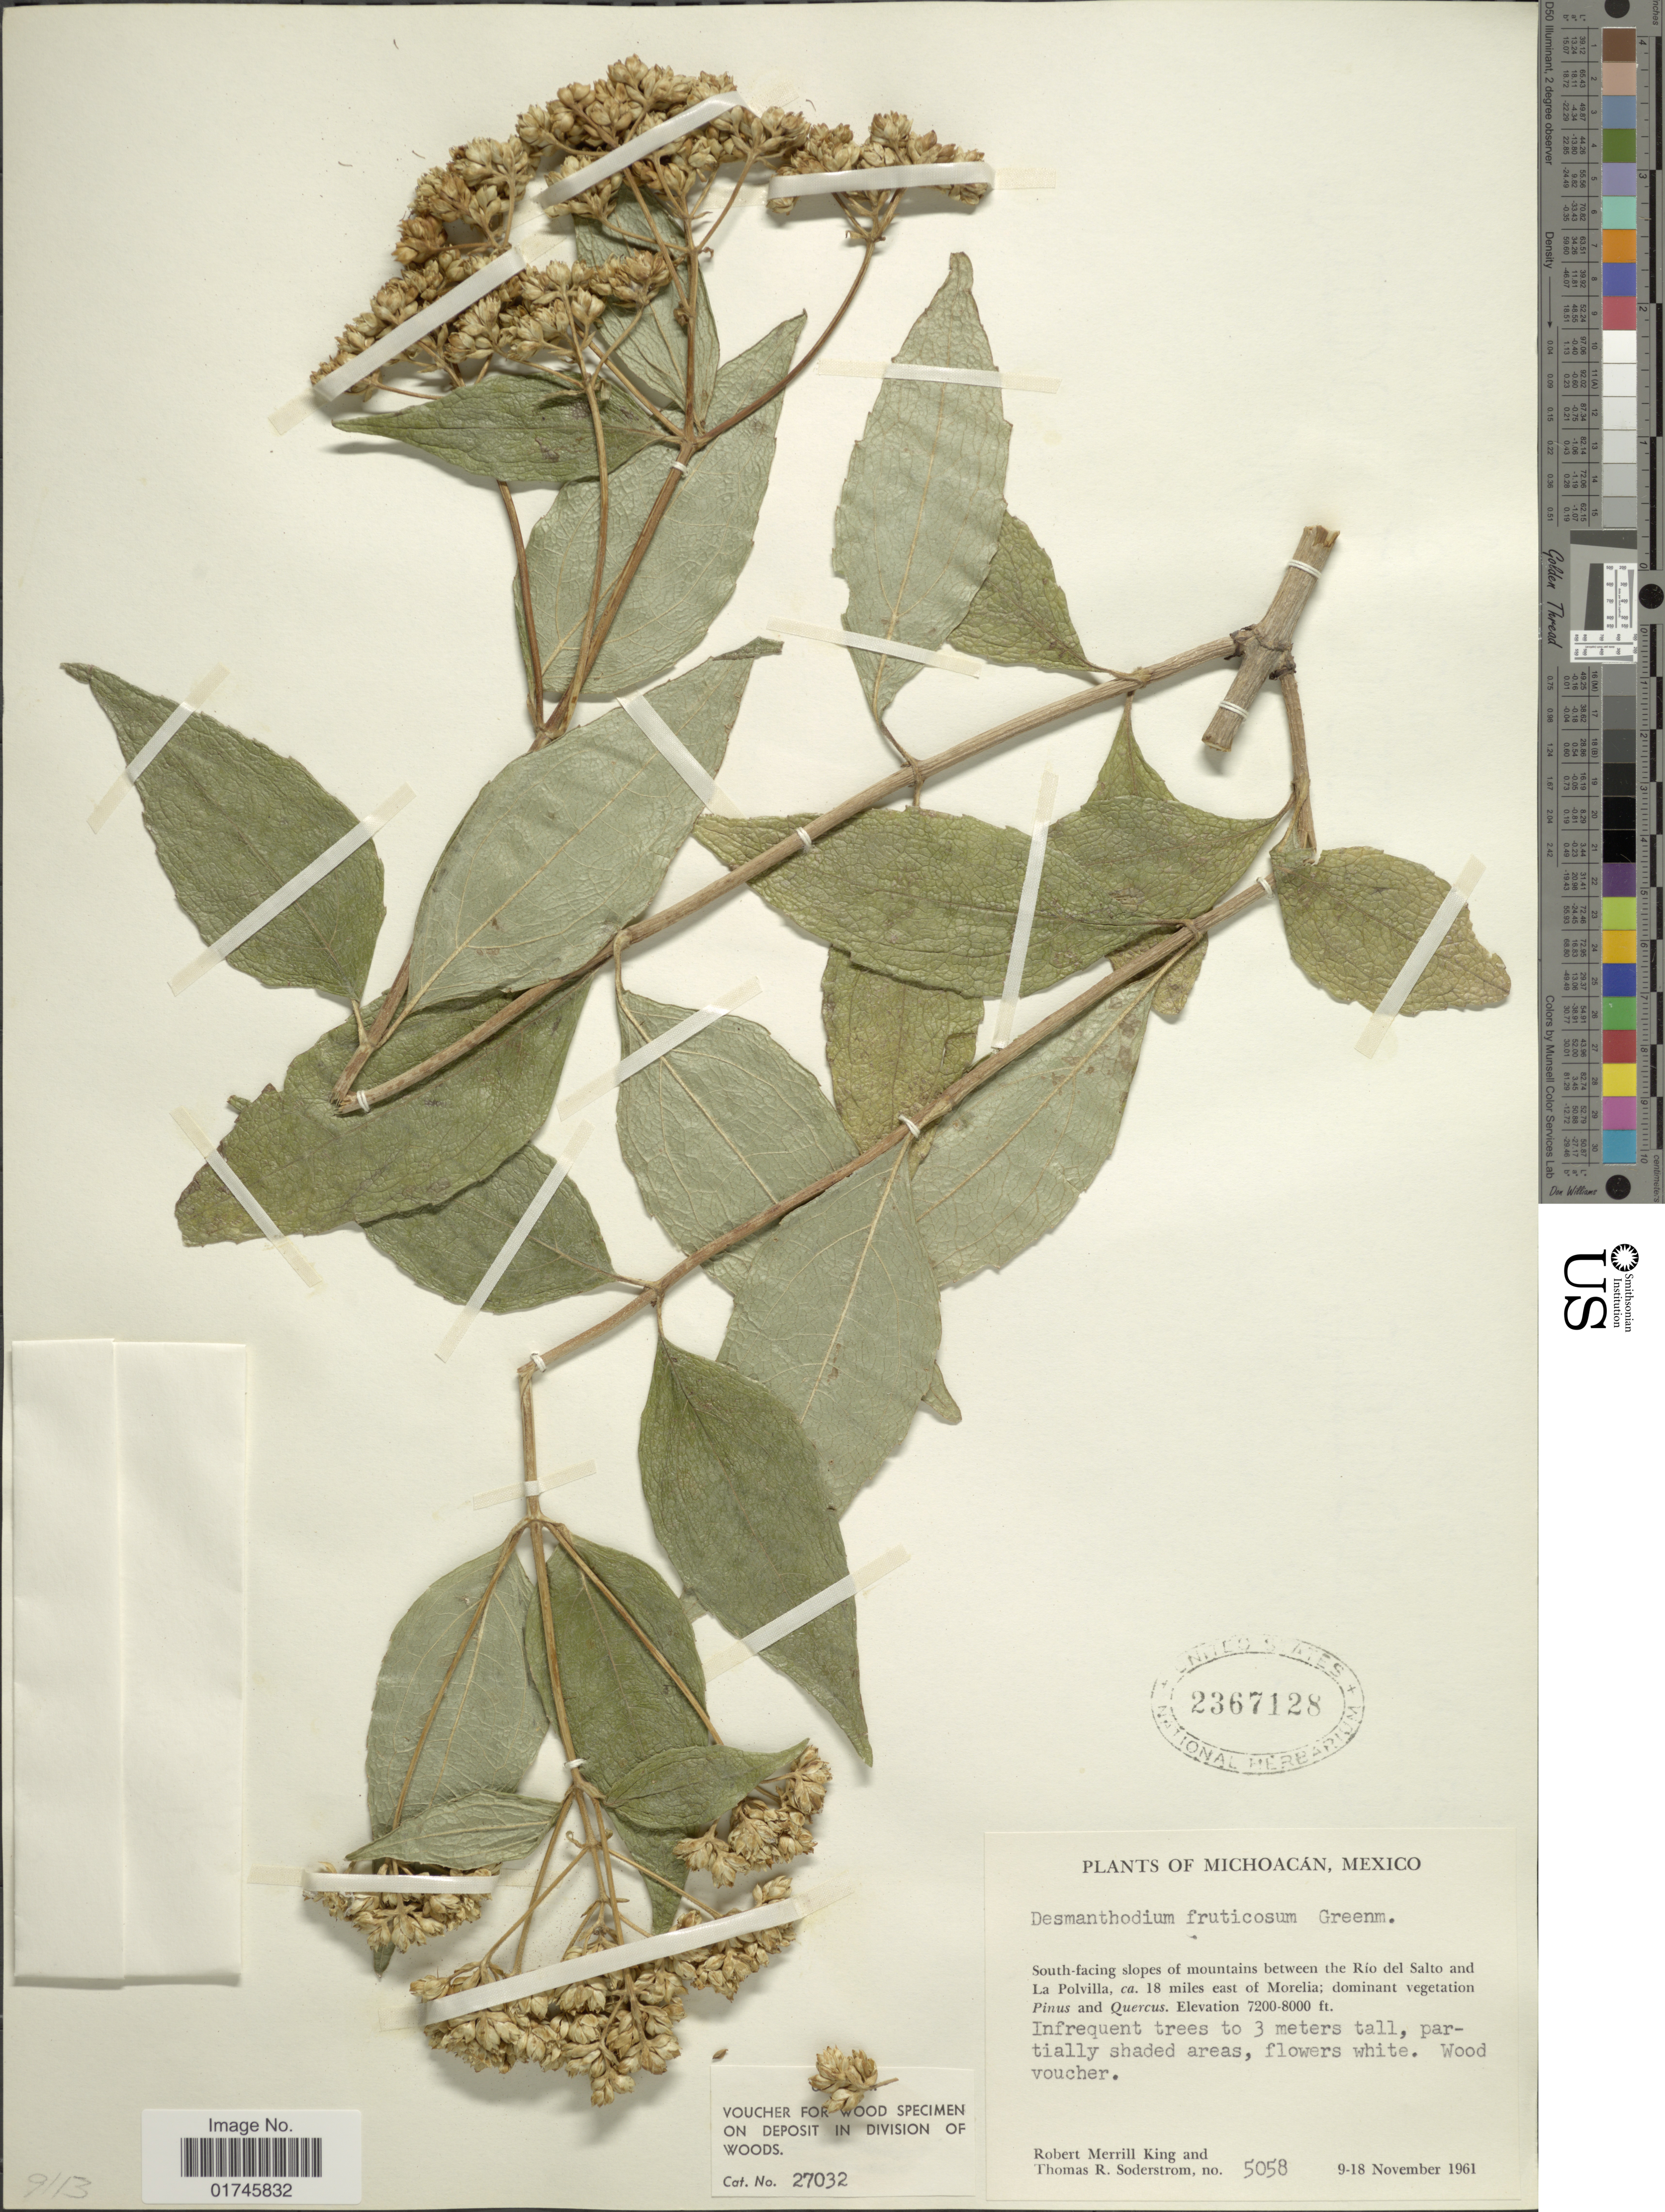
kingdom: Plantae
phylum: Tracheophyta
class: Magnoliopsida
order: Asterales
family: Asteraceae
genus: Desmanthodium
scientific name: Desmanthodium fruticosum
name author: Greenm.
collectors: R. M. King & T. R. Soderstrom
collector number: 5058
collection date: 1961-11-09/1961-11-18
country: Mexico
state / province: Michoacán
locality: Michoacan, Mexico. South-facing slopes of mountains between the Rio del salto and La Polvilla, ca. 18 miles east of Morelia.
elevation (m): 2195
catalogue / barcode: US 2367128